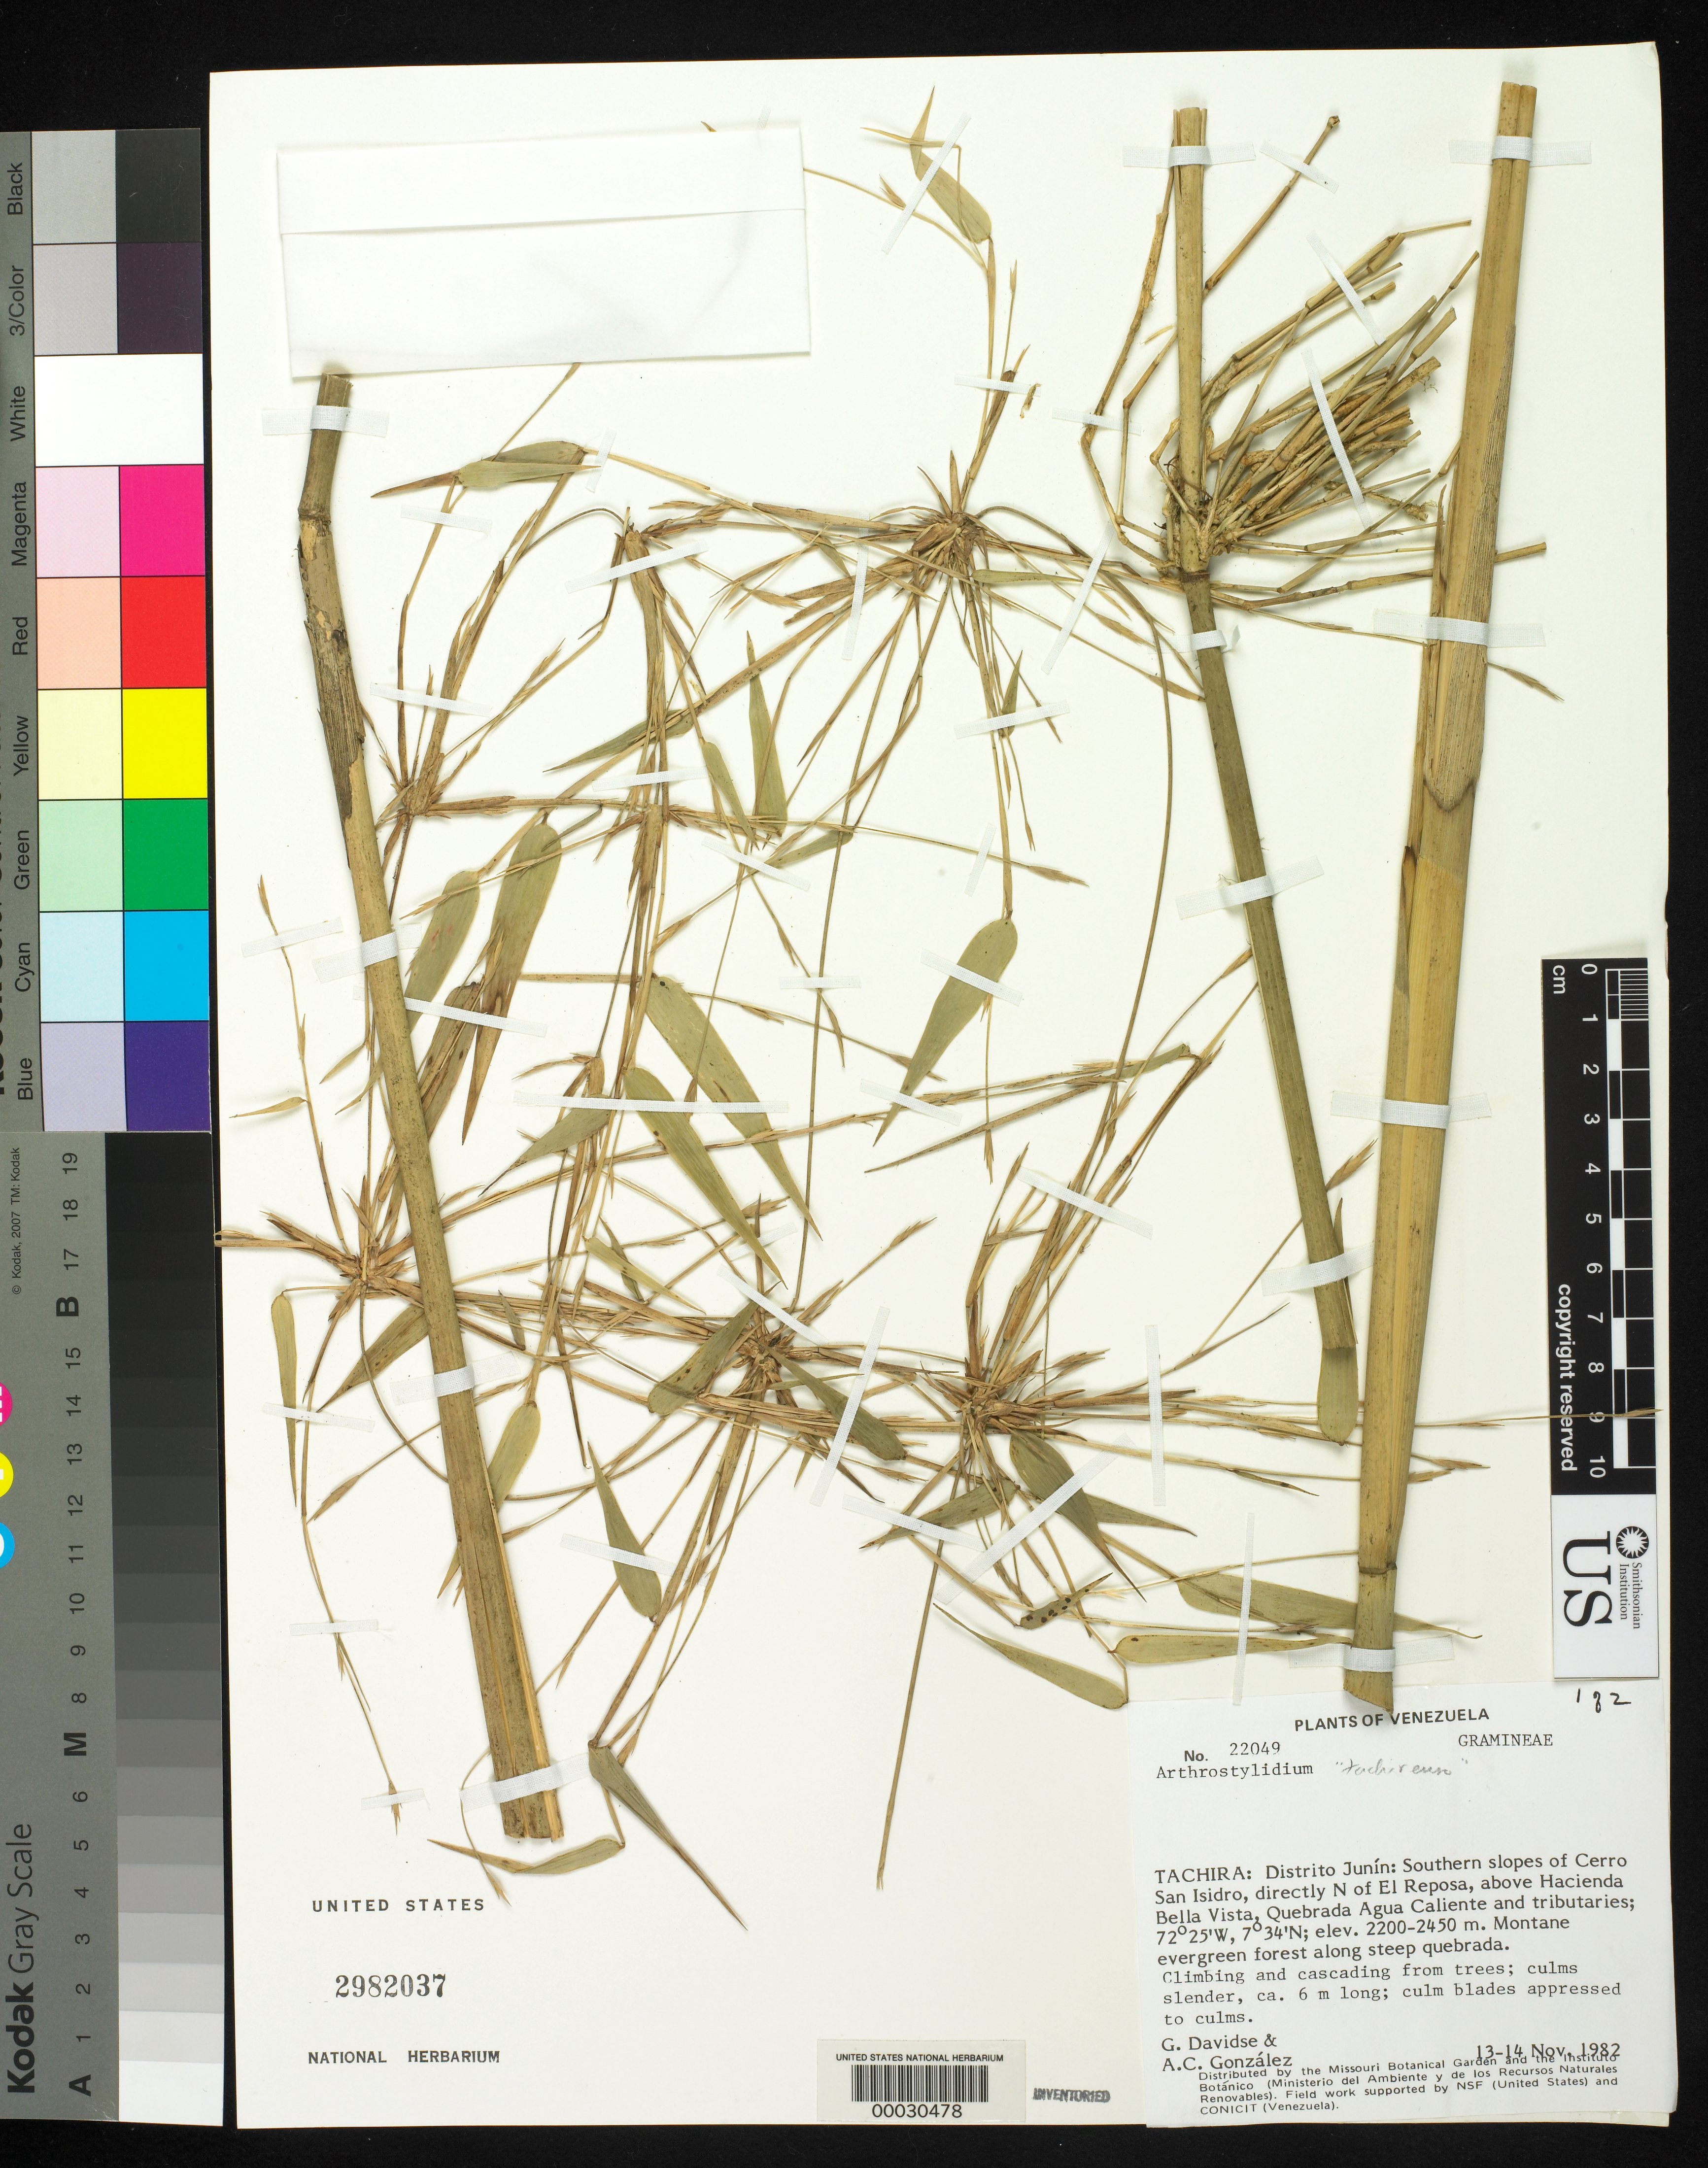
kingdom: Plantae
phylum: Tracheophyta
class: Liliopsida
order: Poales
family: Poaceae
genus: Arthrostylidium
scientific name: Arthrostylidium sp.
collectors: G. Davidse & A. C. González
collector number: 22049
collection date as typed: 13 Nov 1982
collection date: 1982-11-13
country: Venezuela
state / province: Tachira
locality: Junin, cerro san isidro el reposa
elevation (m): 2200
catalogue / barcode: US 2982037